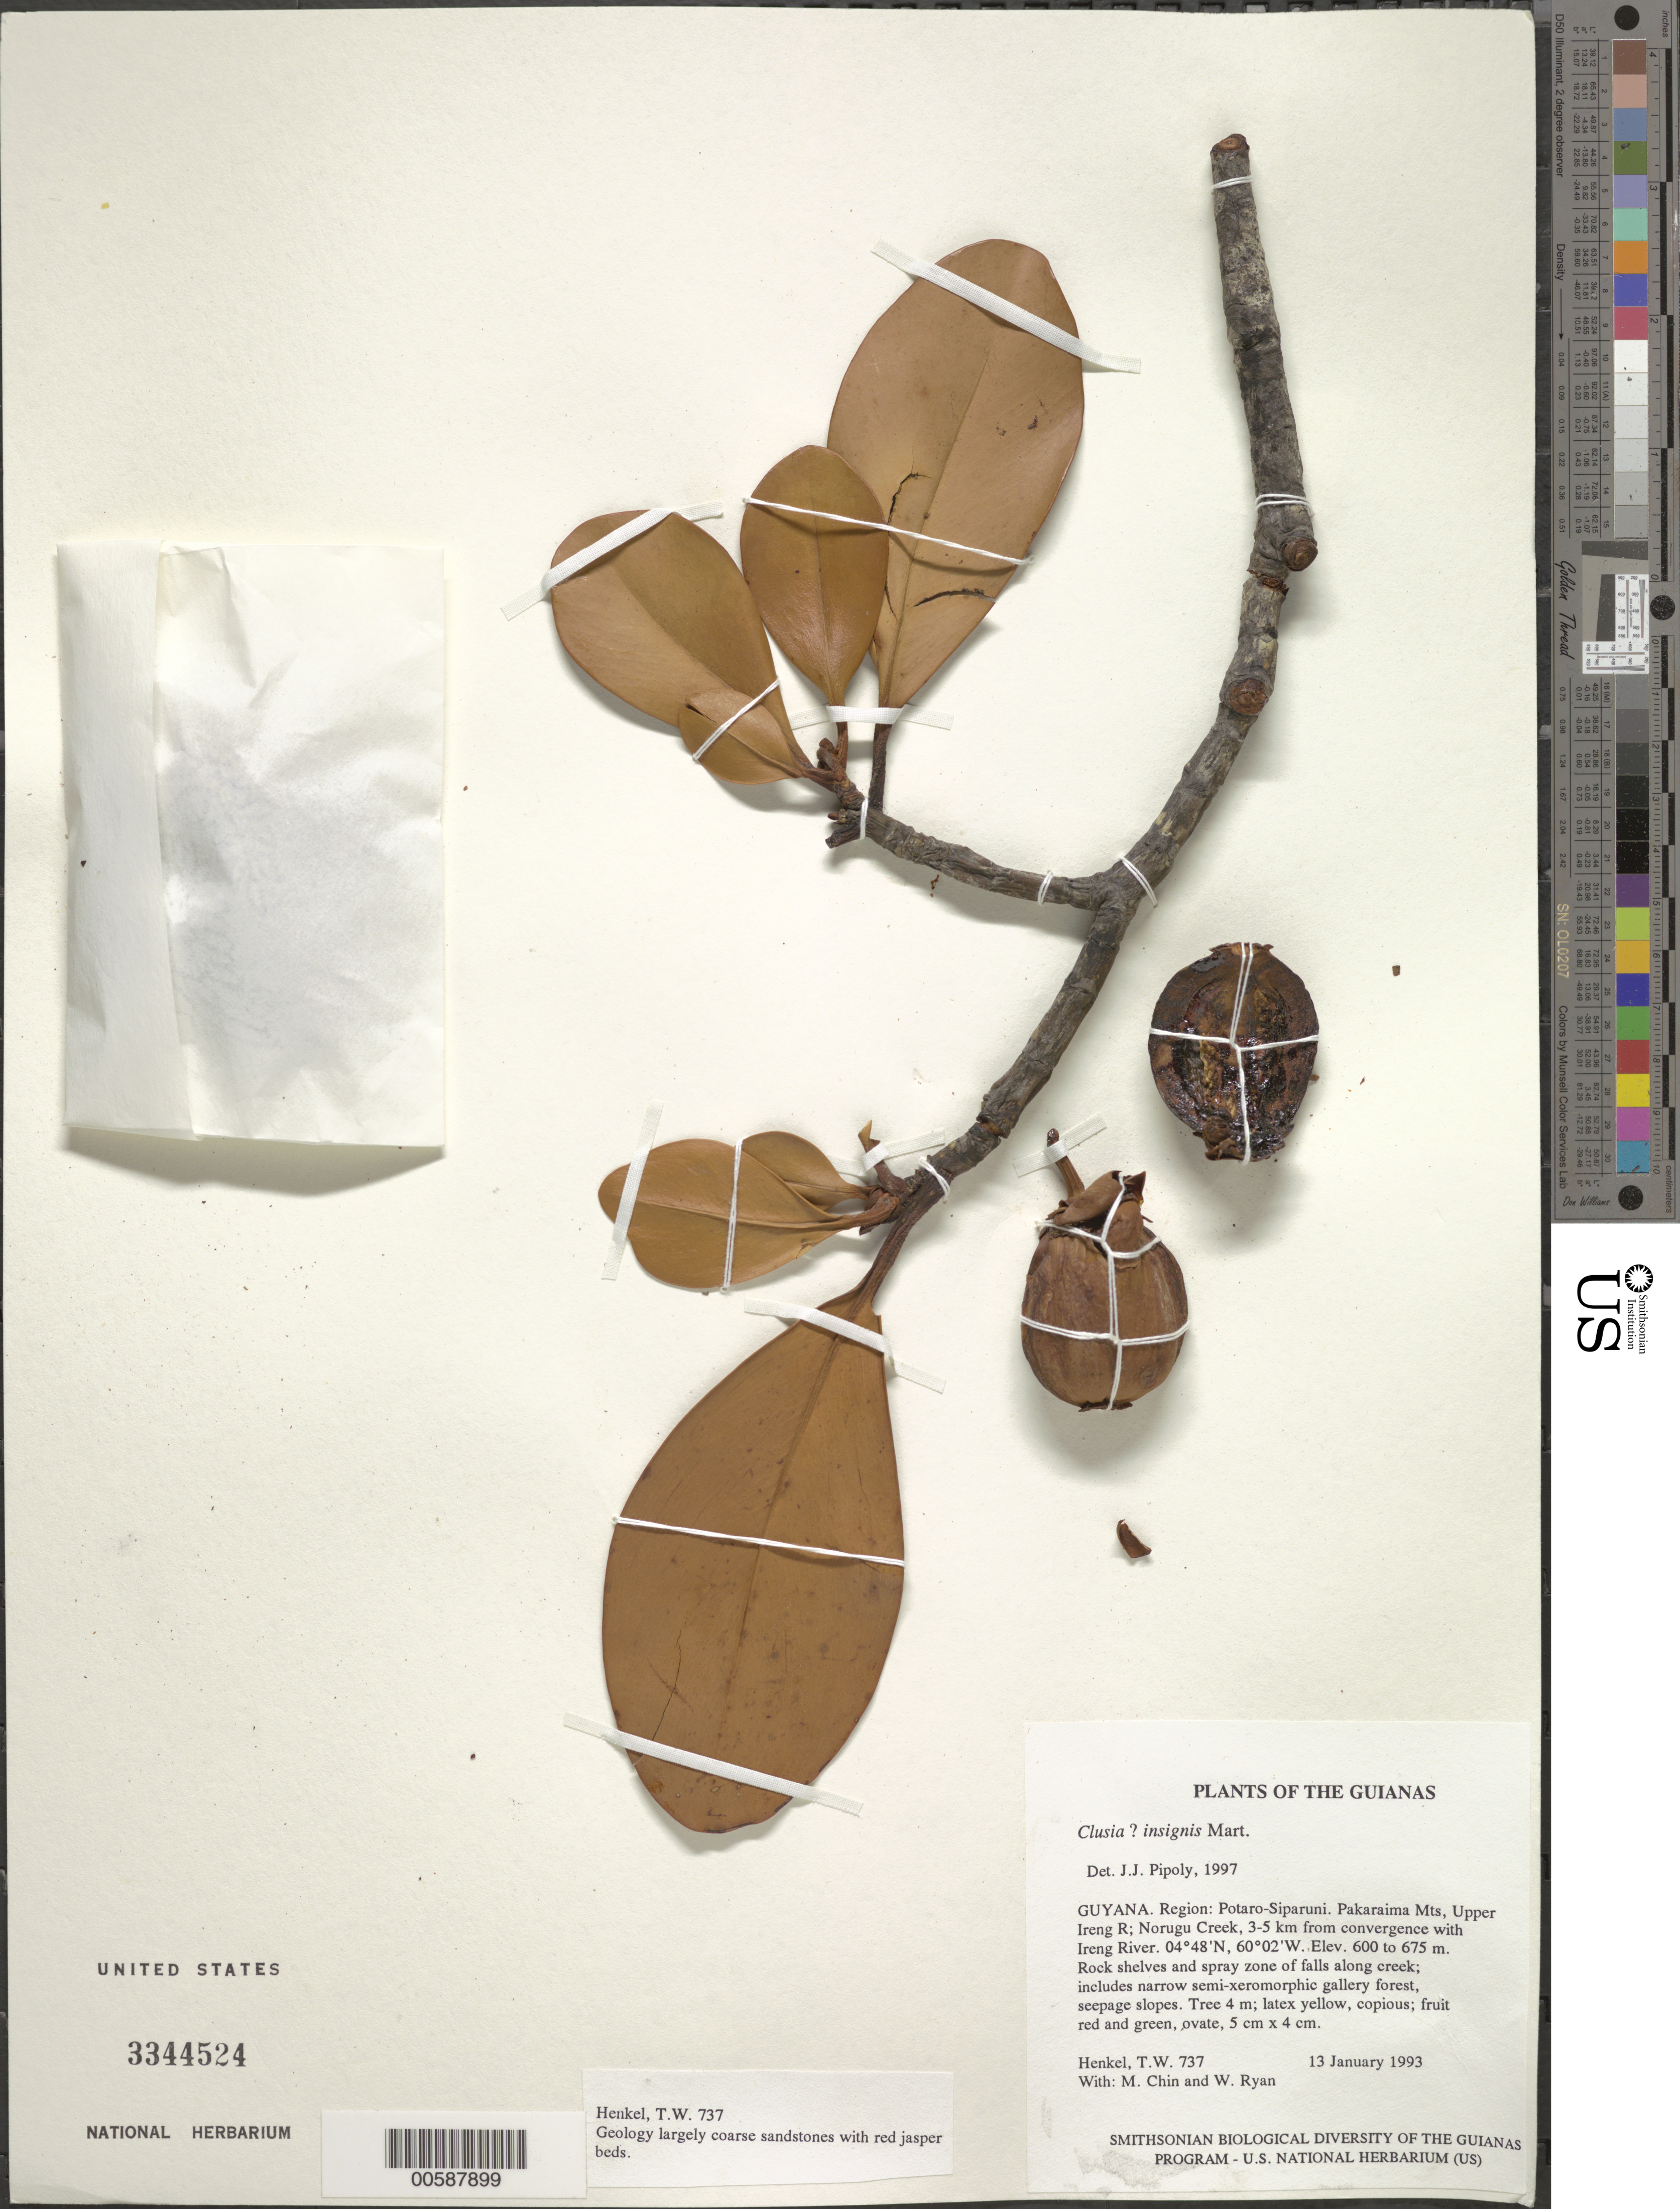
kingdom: Plantae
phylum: Tracheophyta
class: Magnoliopsida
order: Malpighiales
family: Clusiaceae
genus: Clusia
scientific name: Clusia insignis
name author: Mart.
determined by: Pipoly, J. J., III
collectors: T. Henkel, M. Chin & W. Ryan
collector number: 737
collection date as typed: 13 January 1993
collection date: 1993-01-13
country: Guyana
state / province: Potaro-Siparuni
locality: Pakaraima Mts, Upper Ireng R; Norugu Creek, 3-5 km from convergence with Ireng River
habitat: Rock shelves and spray zone of falls along creek; includes narrow semi-xeromorphic gallery forest, seepage slopes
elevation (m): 600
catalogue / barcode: US 3344524